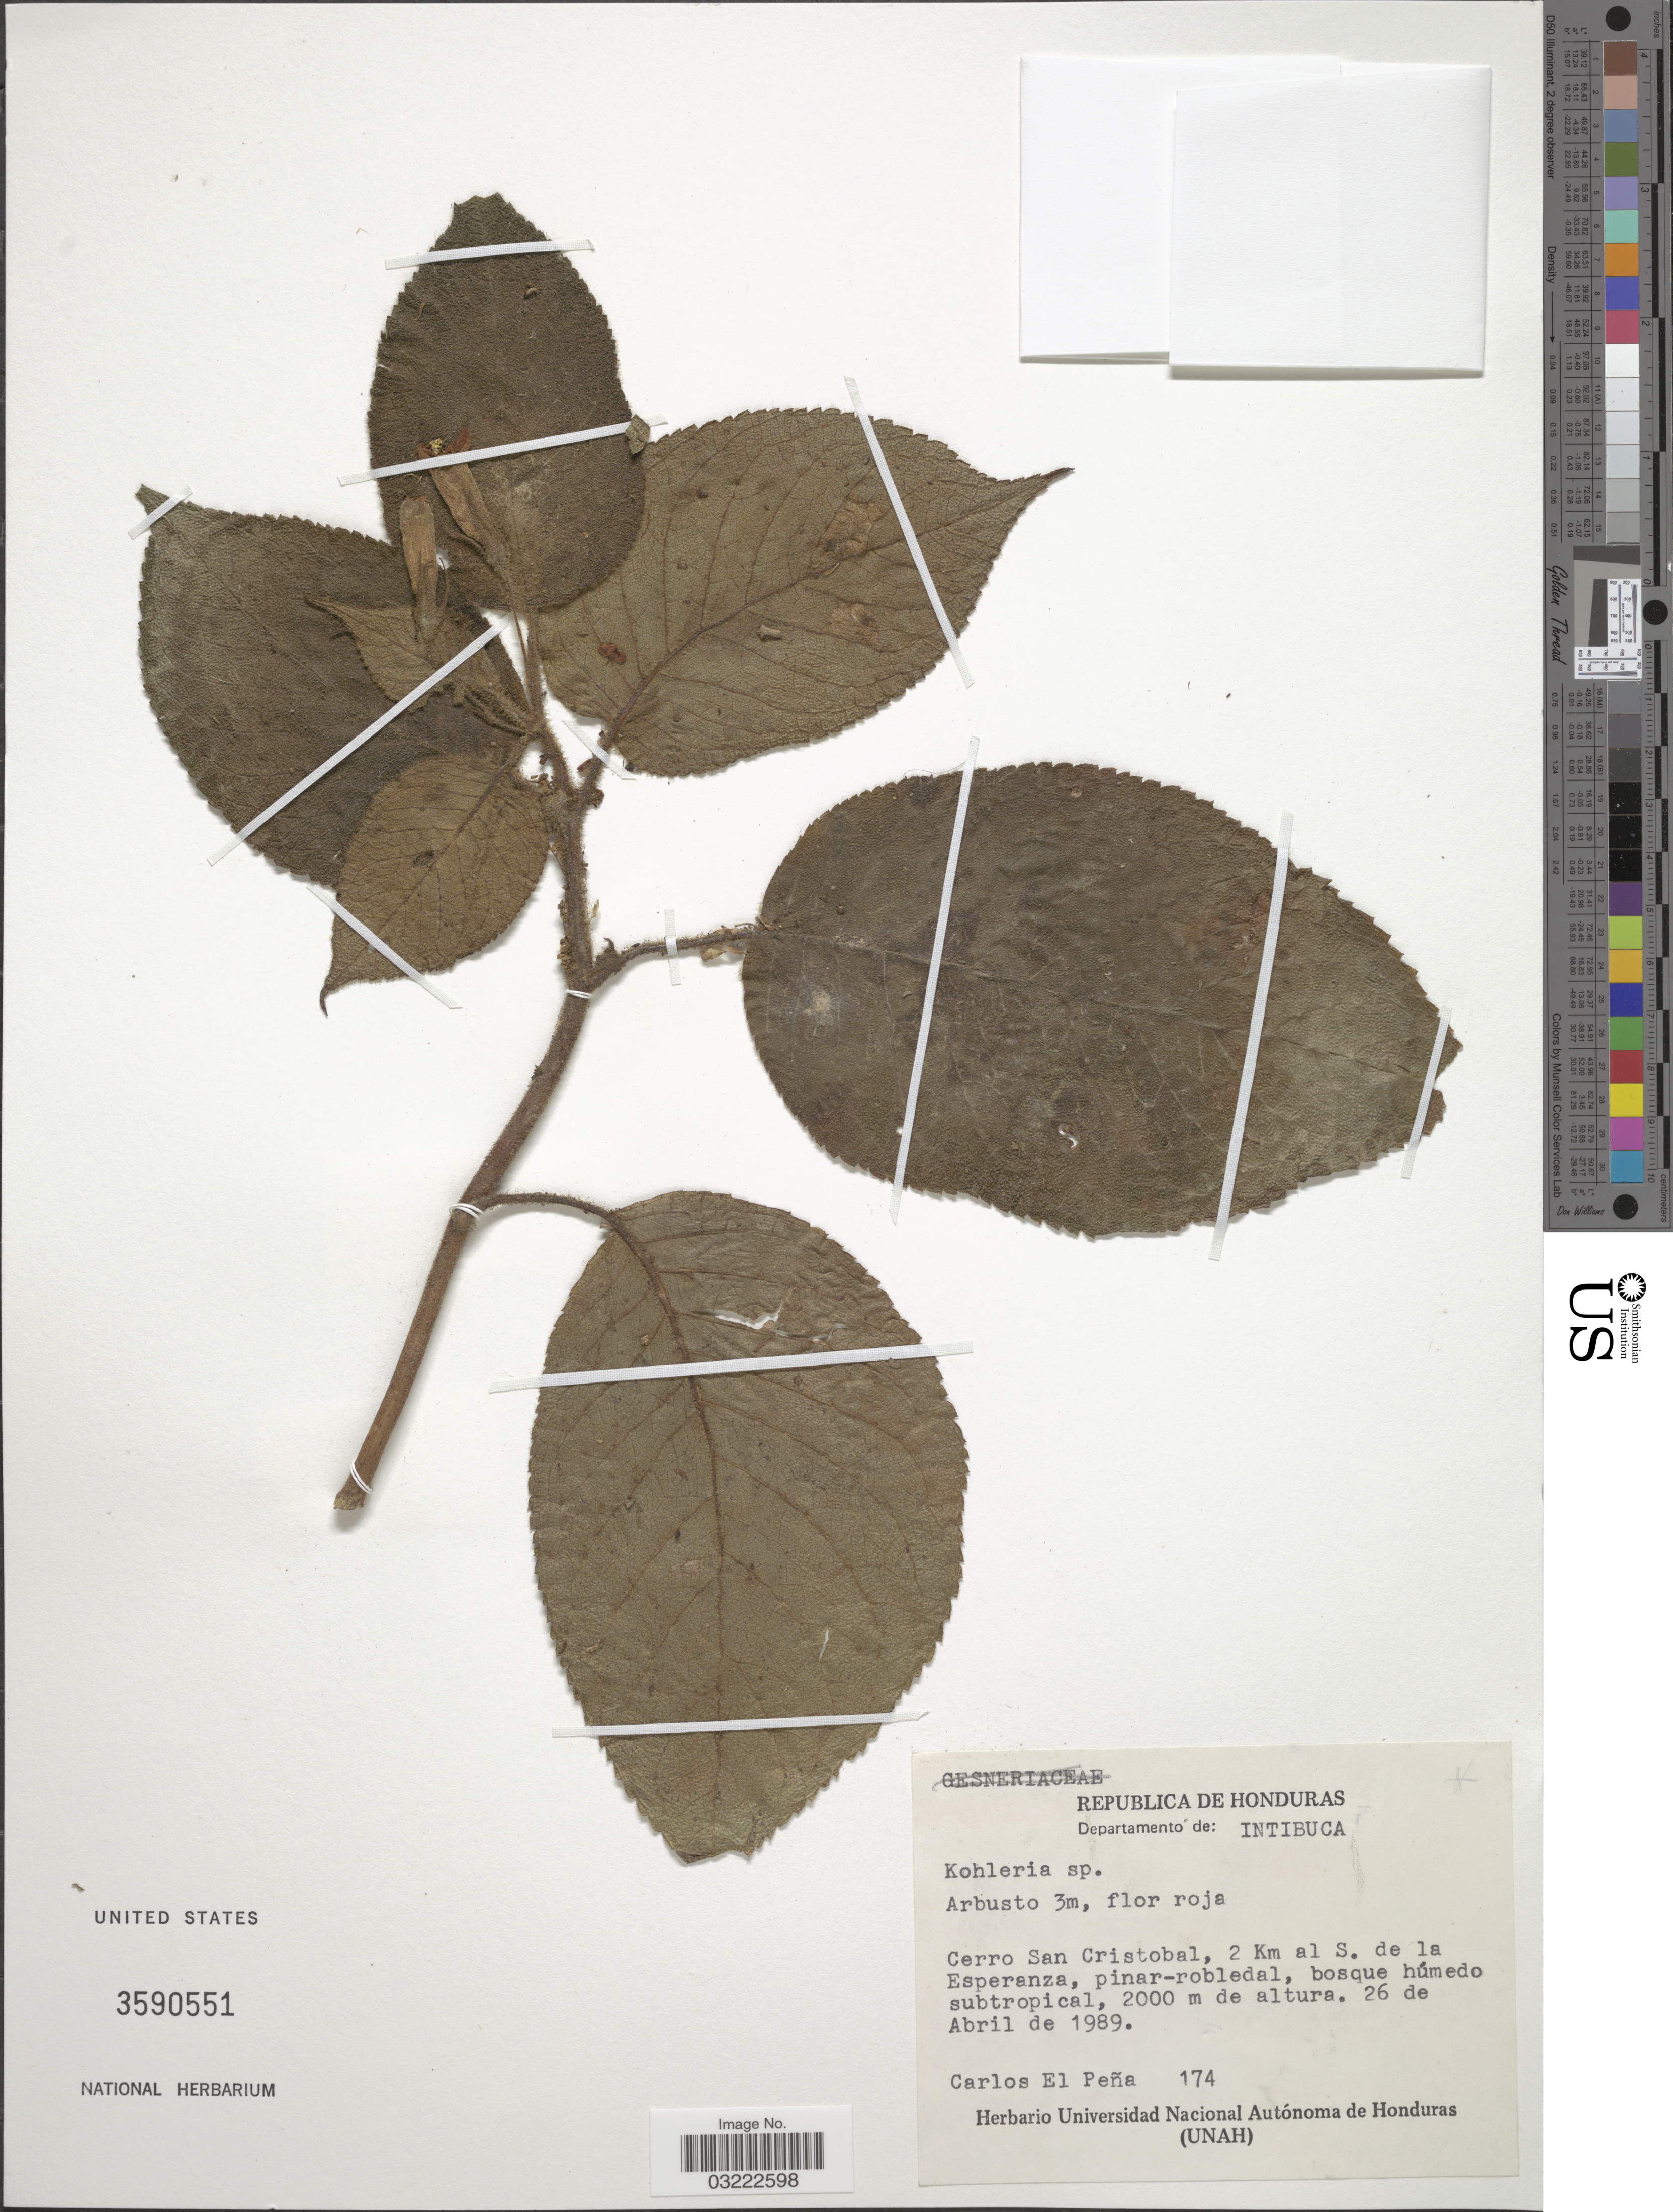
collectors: C. E. Peña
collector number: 174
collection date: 1989-04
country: Honduras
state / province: Intibuca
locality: Departamento de: Intibuca, Cerro San Cristobal, 2 Km al S. de la Esperanza.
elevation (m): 2000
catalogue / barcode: US 3590551